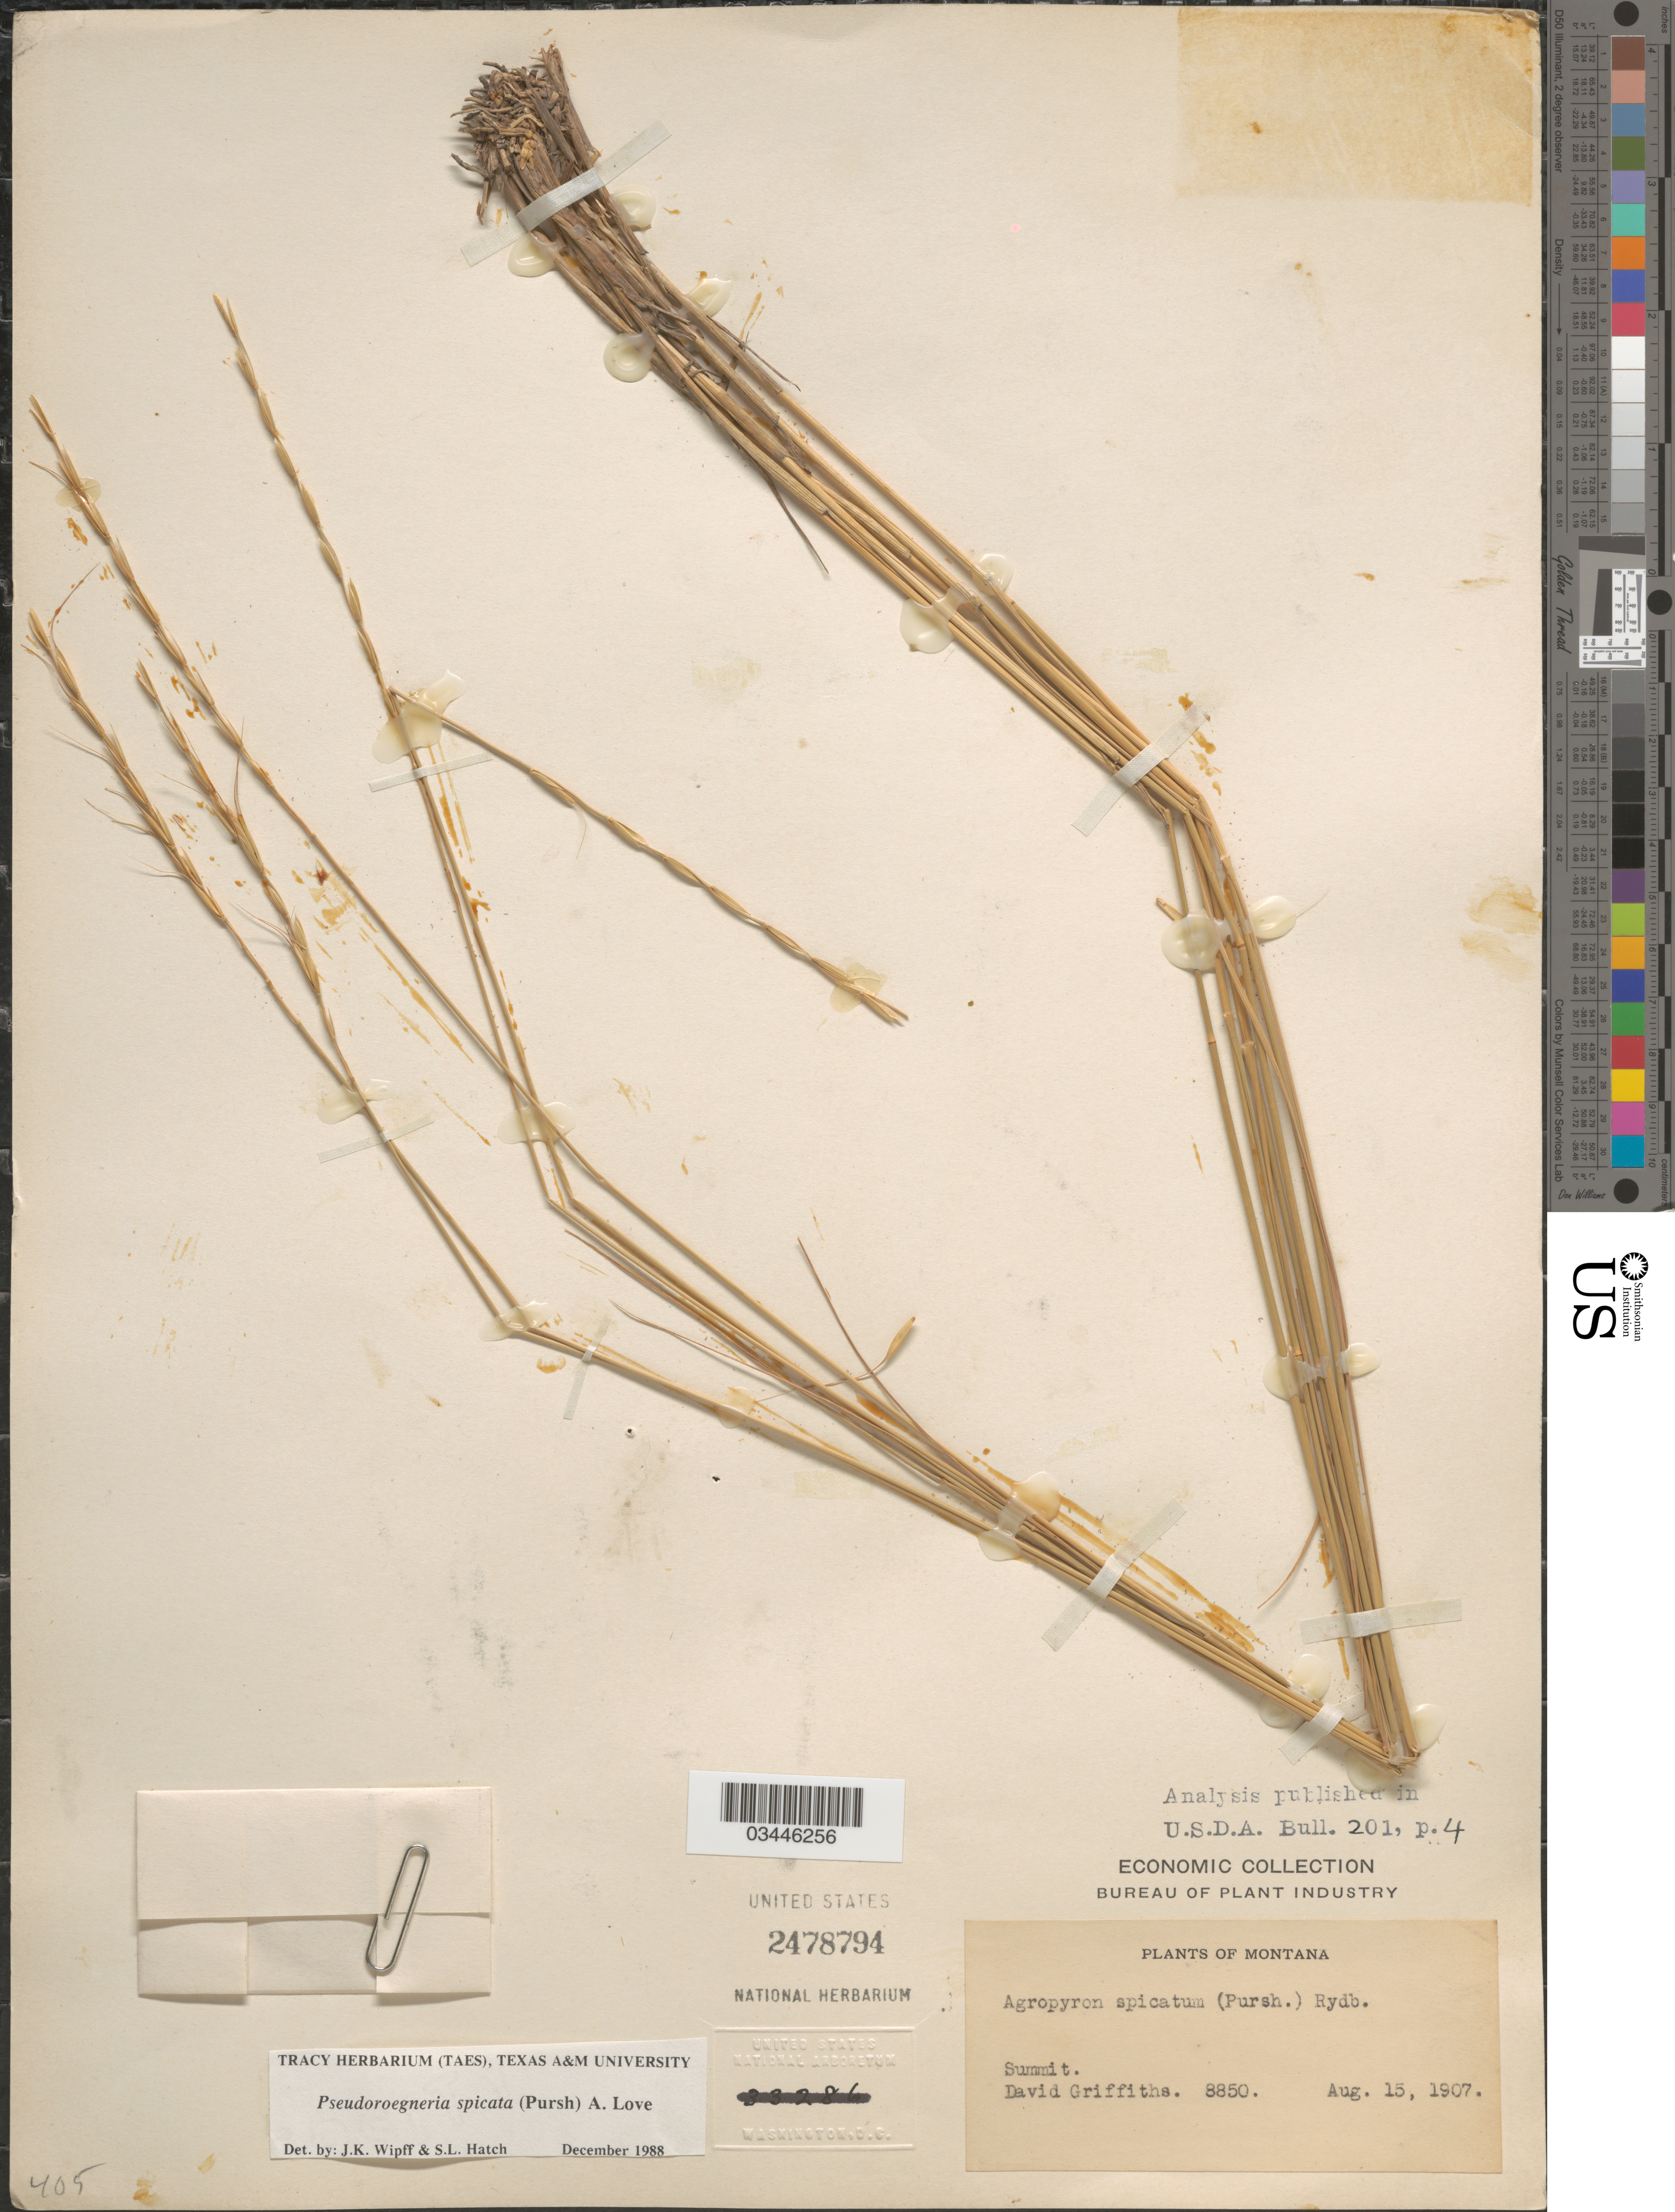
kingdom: Plantae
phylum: Tracheophyta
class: Liliopsida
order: Poales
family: Poaceae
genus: Pseudoroegneria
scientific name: Pseudoroegneria spicata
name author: (Pursh) Á. Löve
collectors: D. Griffiths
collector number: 8850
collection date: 1907-08-15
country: United States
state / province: Montana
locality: Summit.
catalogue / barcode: US 2478794